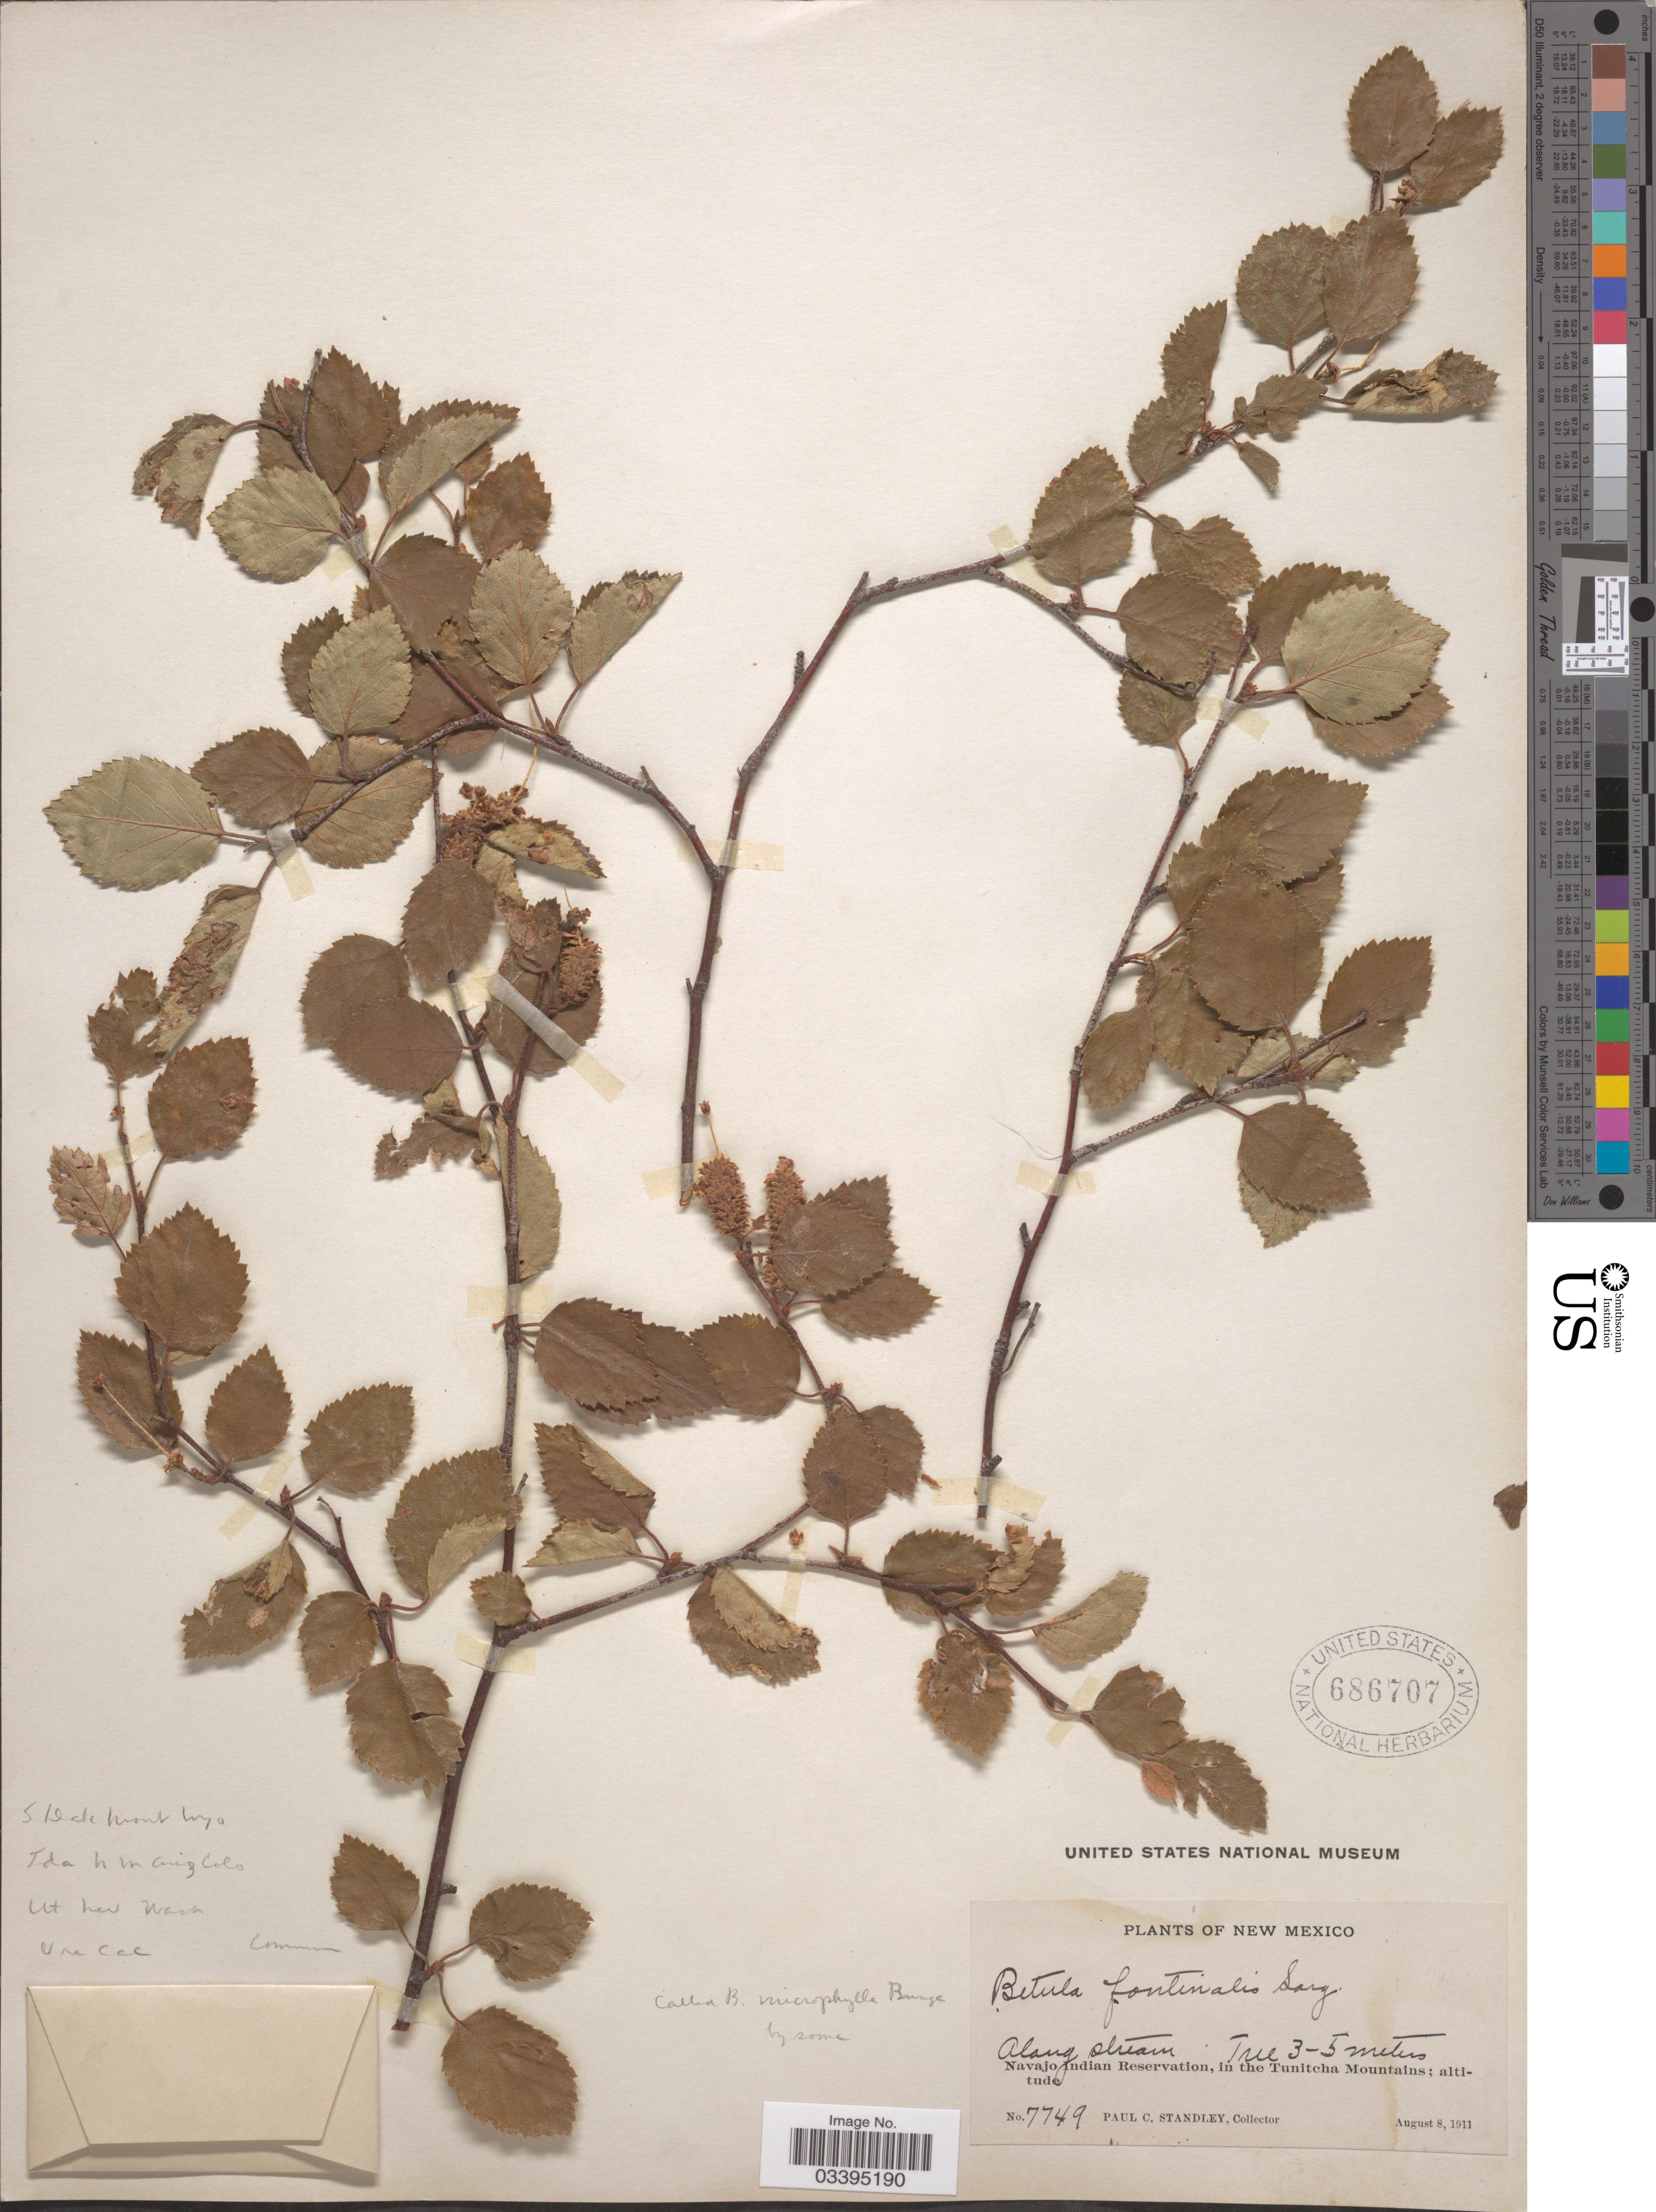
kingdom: Plantae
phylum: Tracheophyta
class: Magnoliopsida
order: Fagales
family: Betulaceae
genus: Betula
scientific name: Betula fontinalis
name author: Sarg.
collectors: P. C. Standley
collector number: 7749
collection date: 1911-08-08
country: United States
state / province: New Mexico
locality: Navajo Indian Reservation, in the Tunitcha Mountains.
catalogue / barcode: US 686707